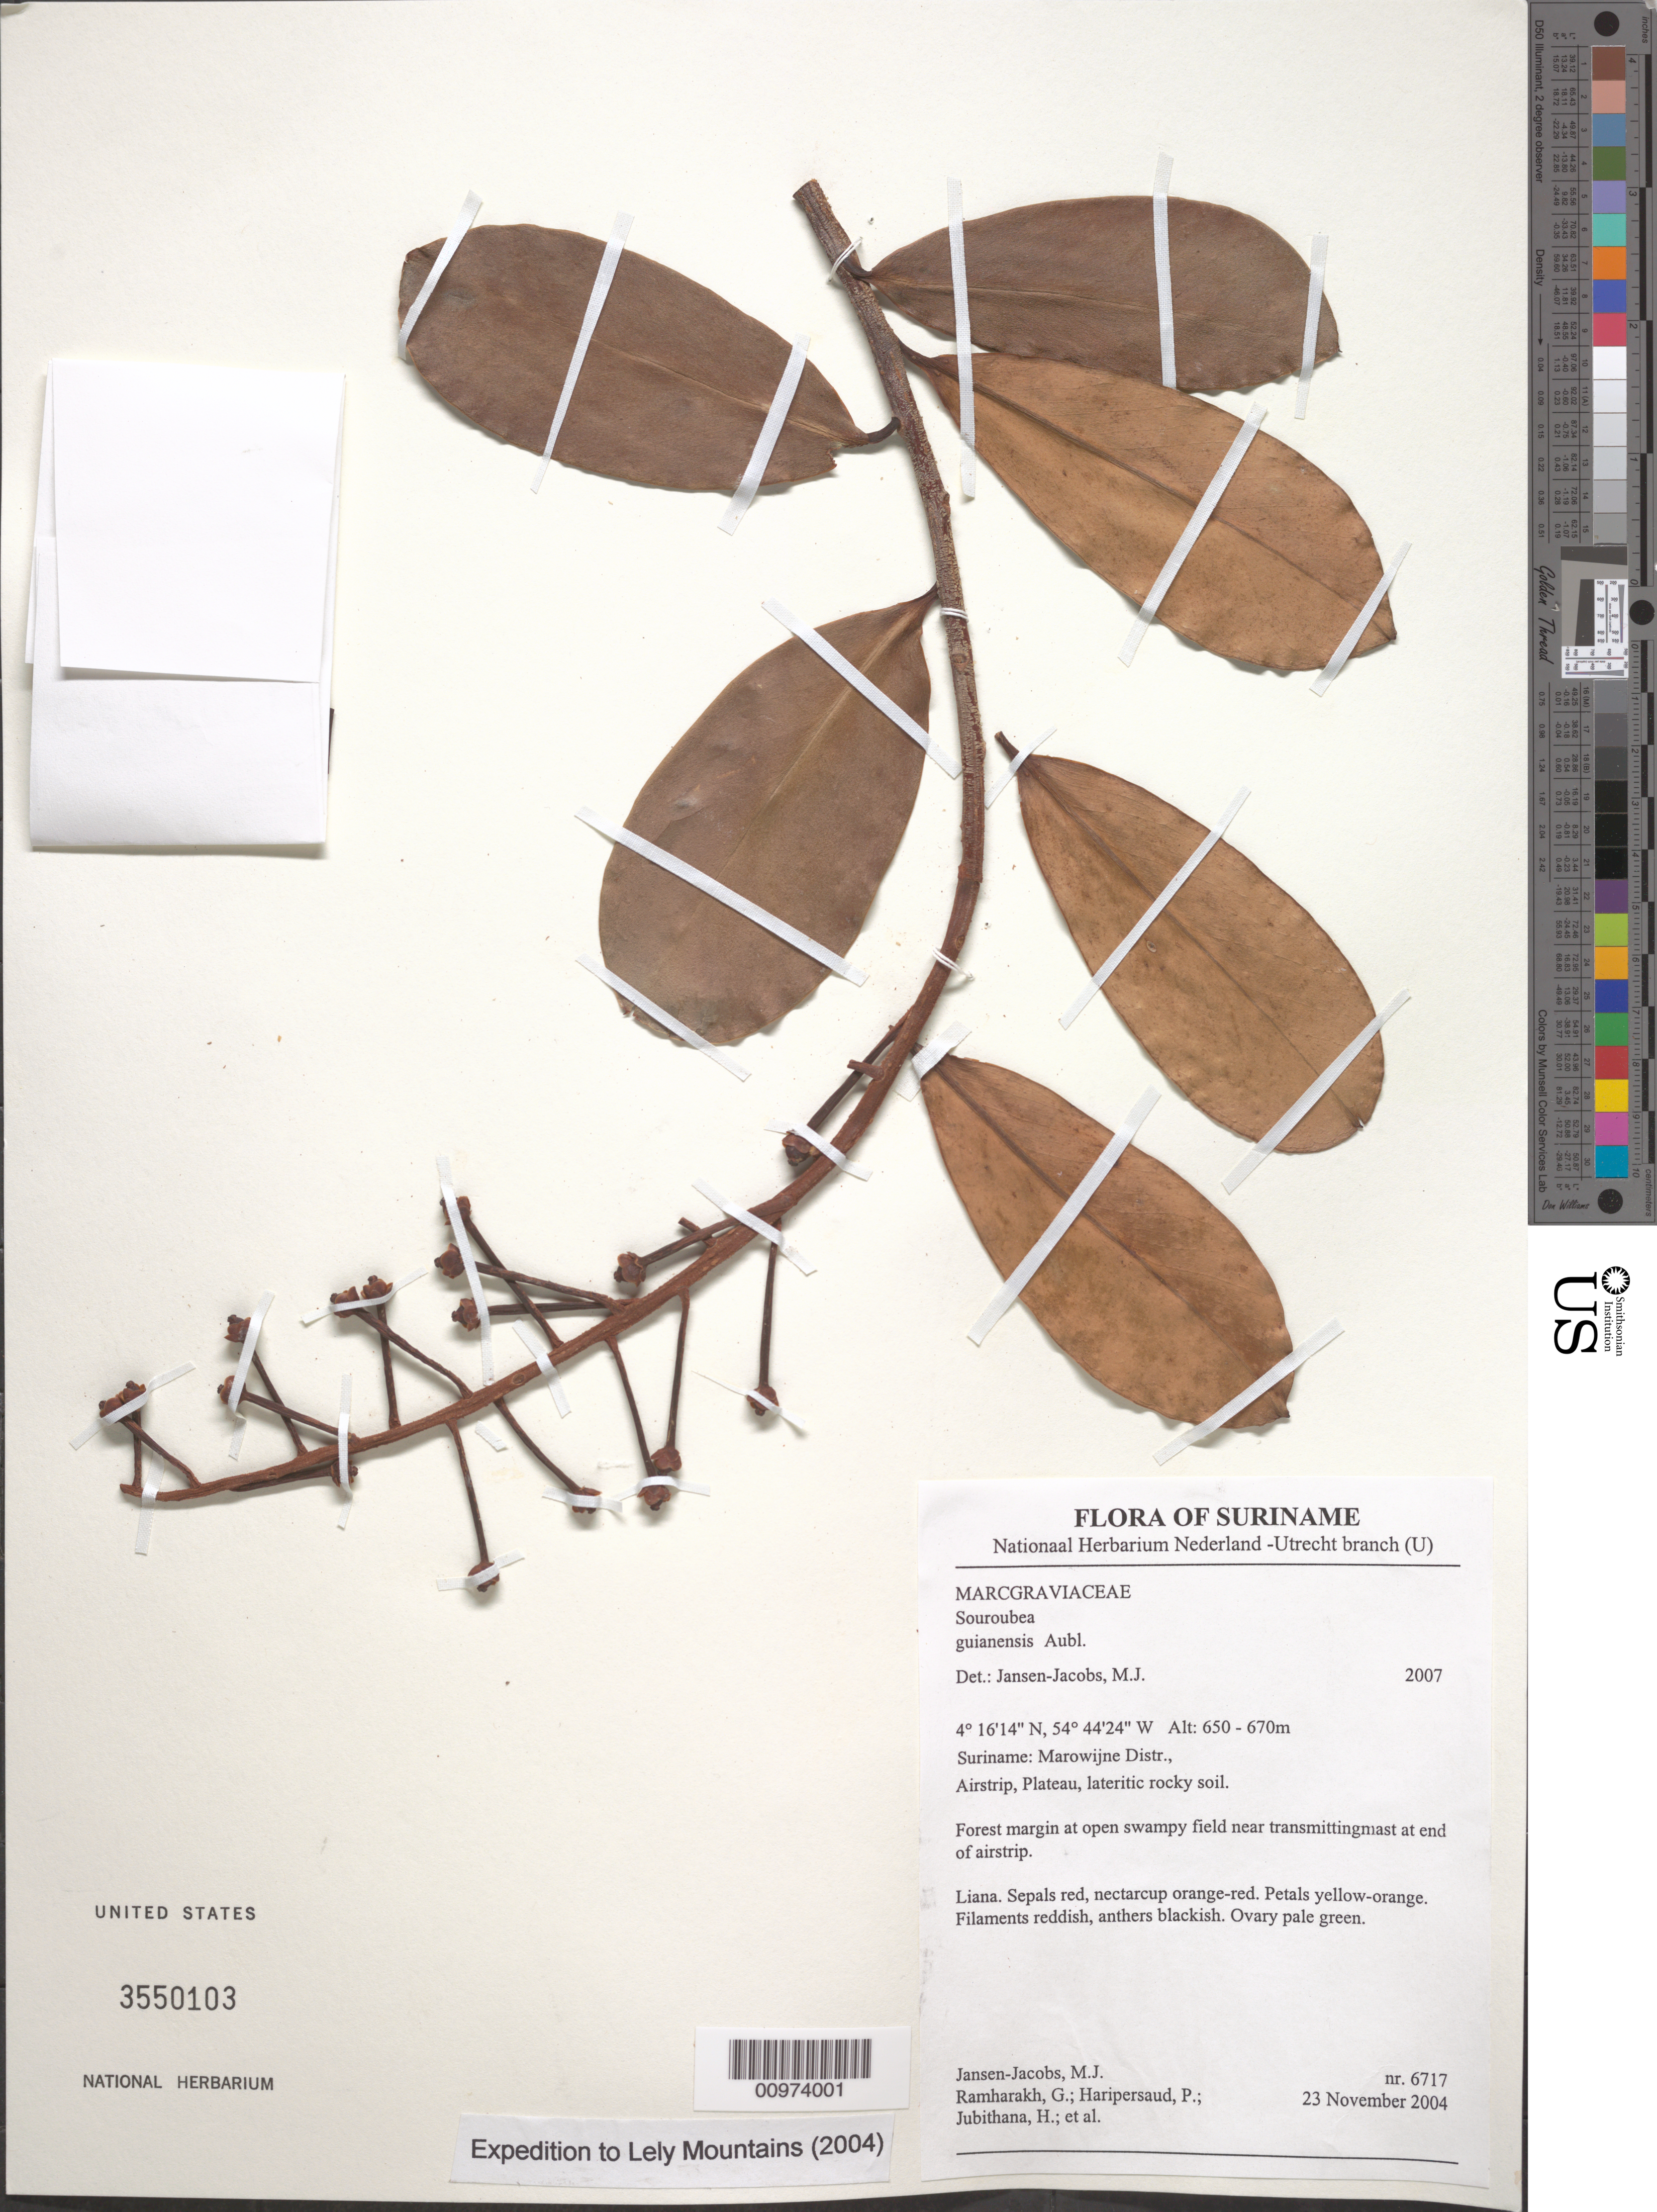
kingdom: Plantae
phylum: Tracheophyta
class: Magnoliopsida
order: Ericales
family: Marcgraviaceae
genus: Souroubea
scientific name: Souroubea guianensis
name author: Aubl.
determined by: Jansen-Jacobs, M. J., (U), Nationaal Herbarium Nederland, Utrecht University branch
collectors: M. J. Jansen-Jacobs et al.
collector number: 6717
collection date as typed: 23-Nov-04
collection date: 2004-11-23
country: Suriname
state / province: Marowijne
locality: Marowijne Distr., Airstrip, Plateau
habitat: Lateritic rocky soil. Forest margin at open swampy field near transmittignmast at end of airstrip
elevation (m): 650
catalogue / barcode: US 3550103